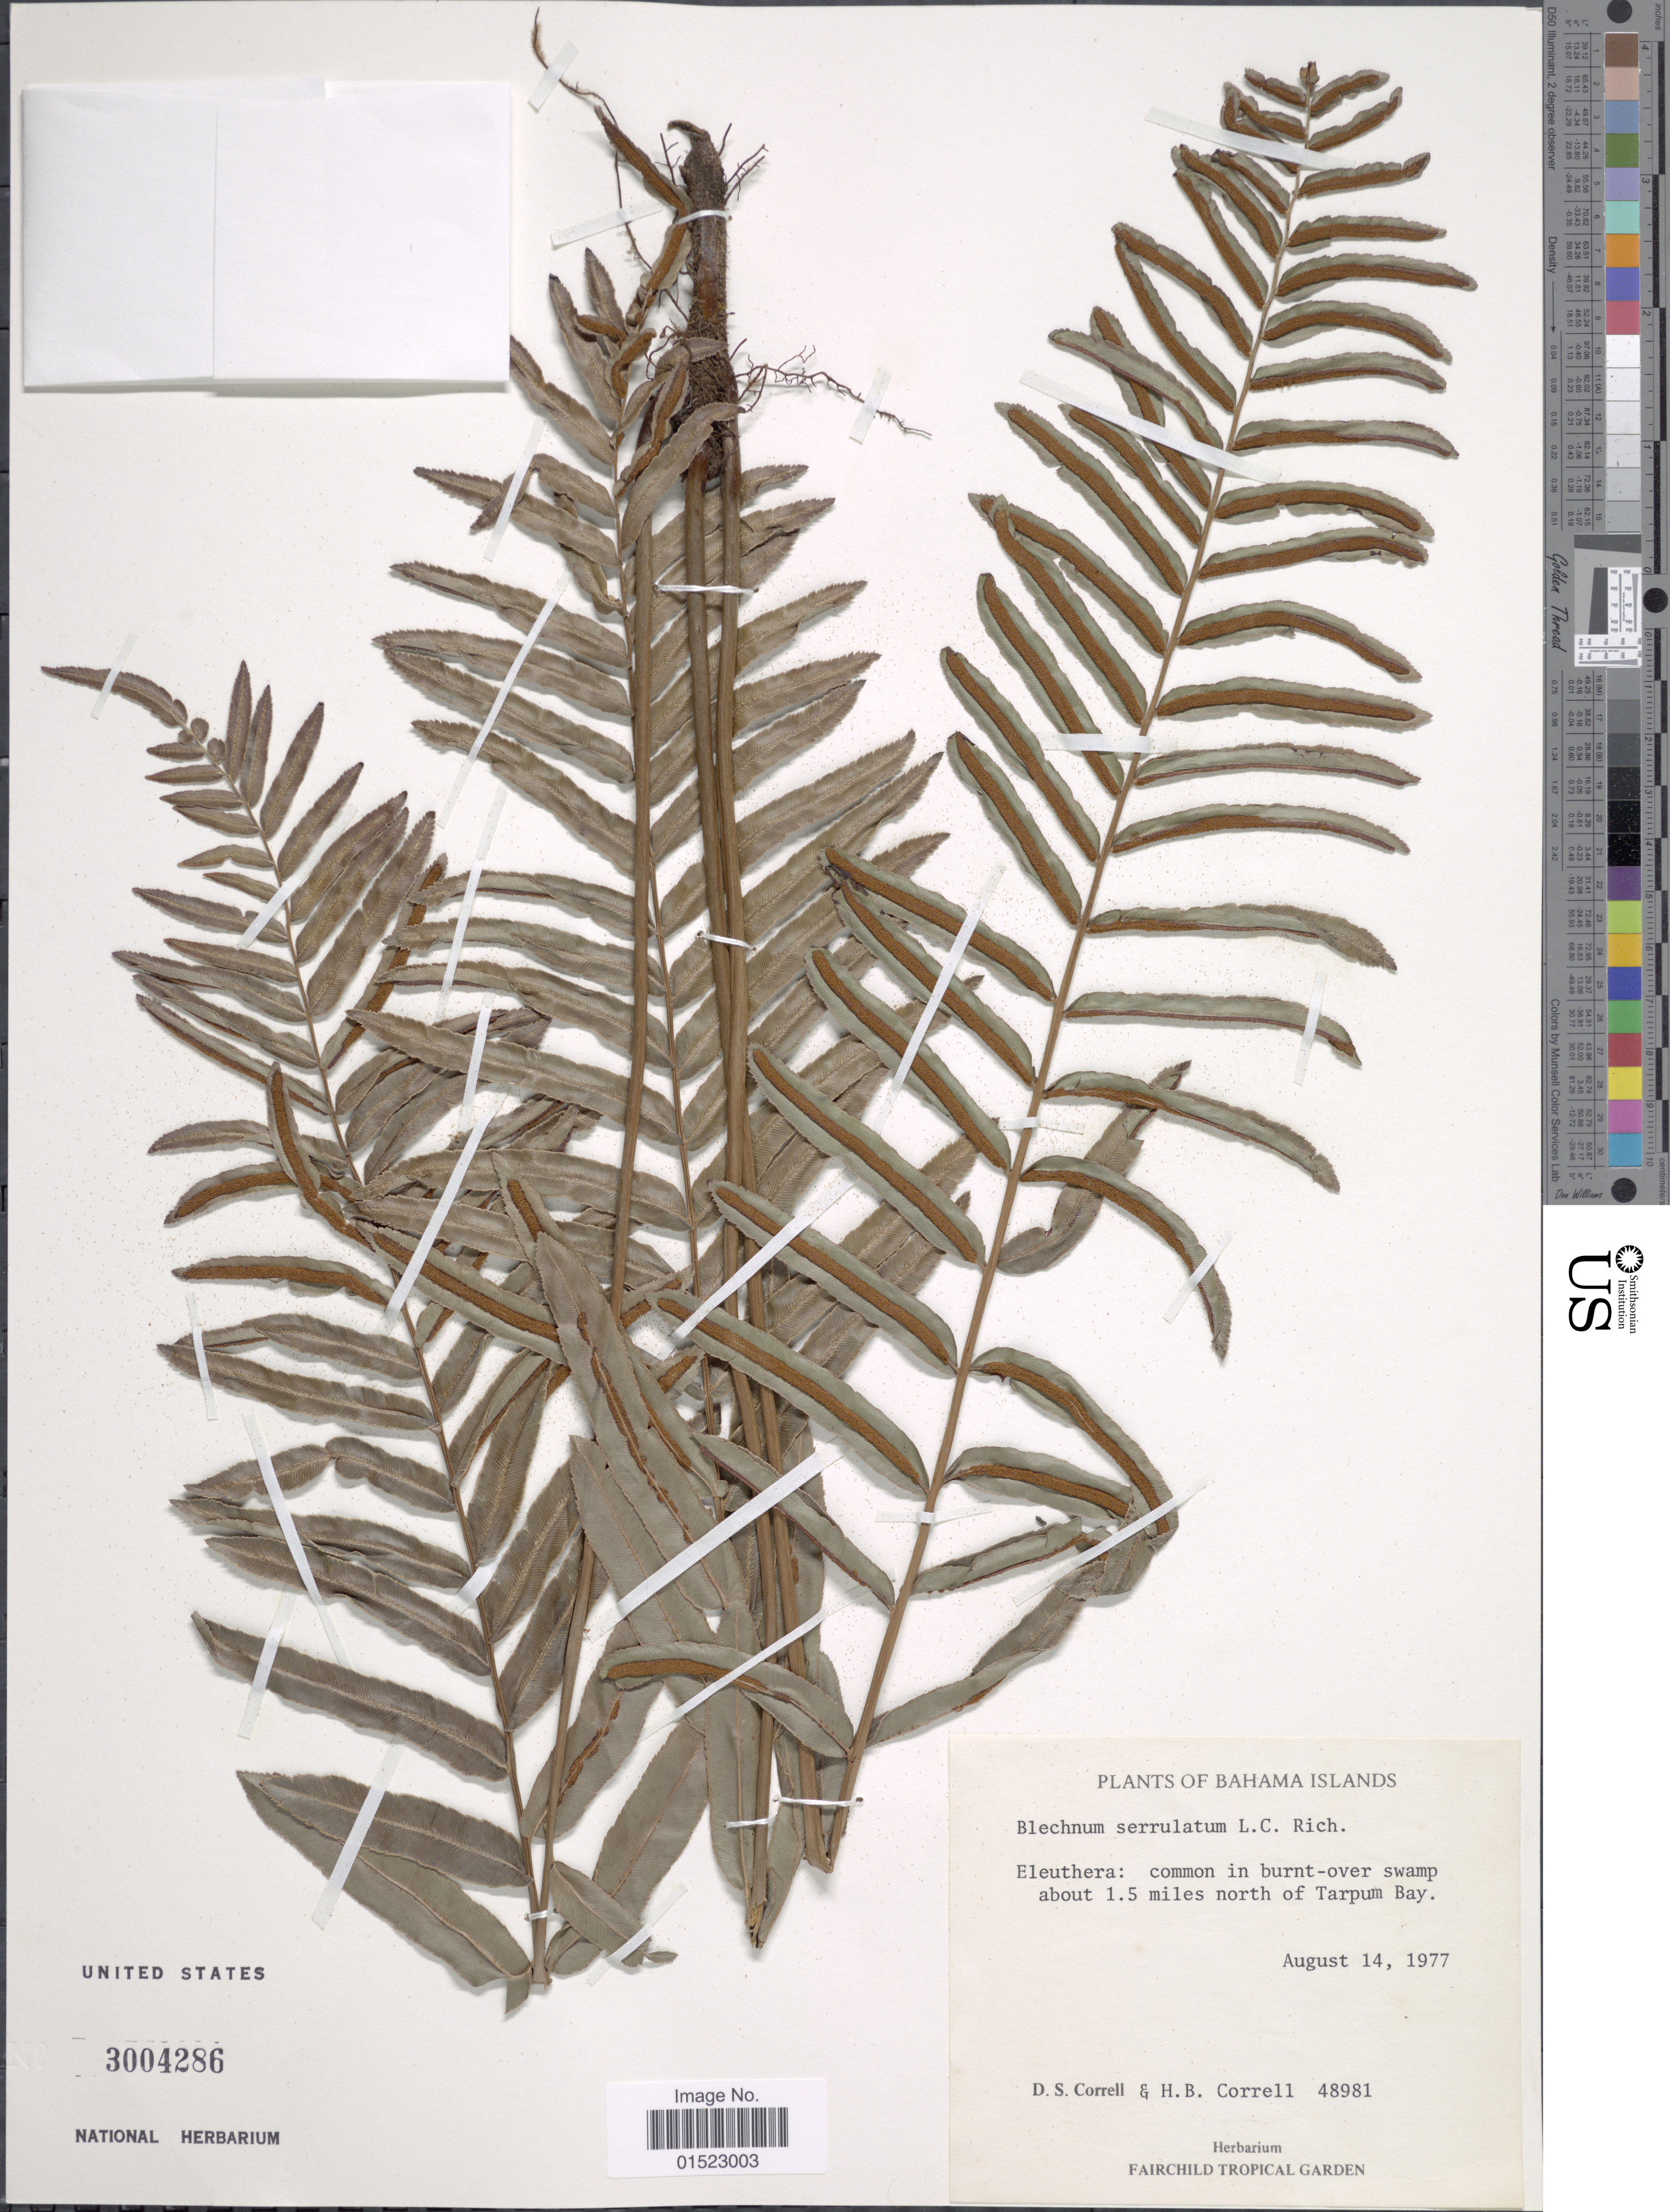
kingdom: Plantae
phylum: Tracheophyta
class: Polypodiopsida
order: Polypodiales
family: Blechnaceae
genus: Telmatoblechnum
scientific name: Telmatoblechnum serrulatum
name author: (Rich.) Perrie et al.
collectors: D. S. Correll & H. Correll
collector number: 48981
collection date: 1977-08-14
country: Bahamas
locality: Eleuthera: common in burnt-over swamp about 1.5 miles north of Tarpum Bay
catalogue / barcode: US 3004286